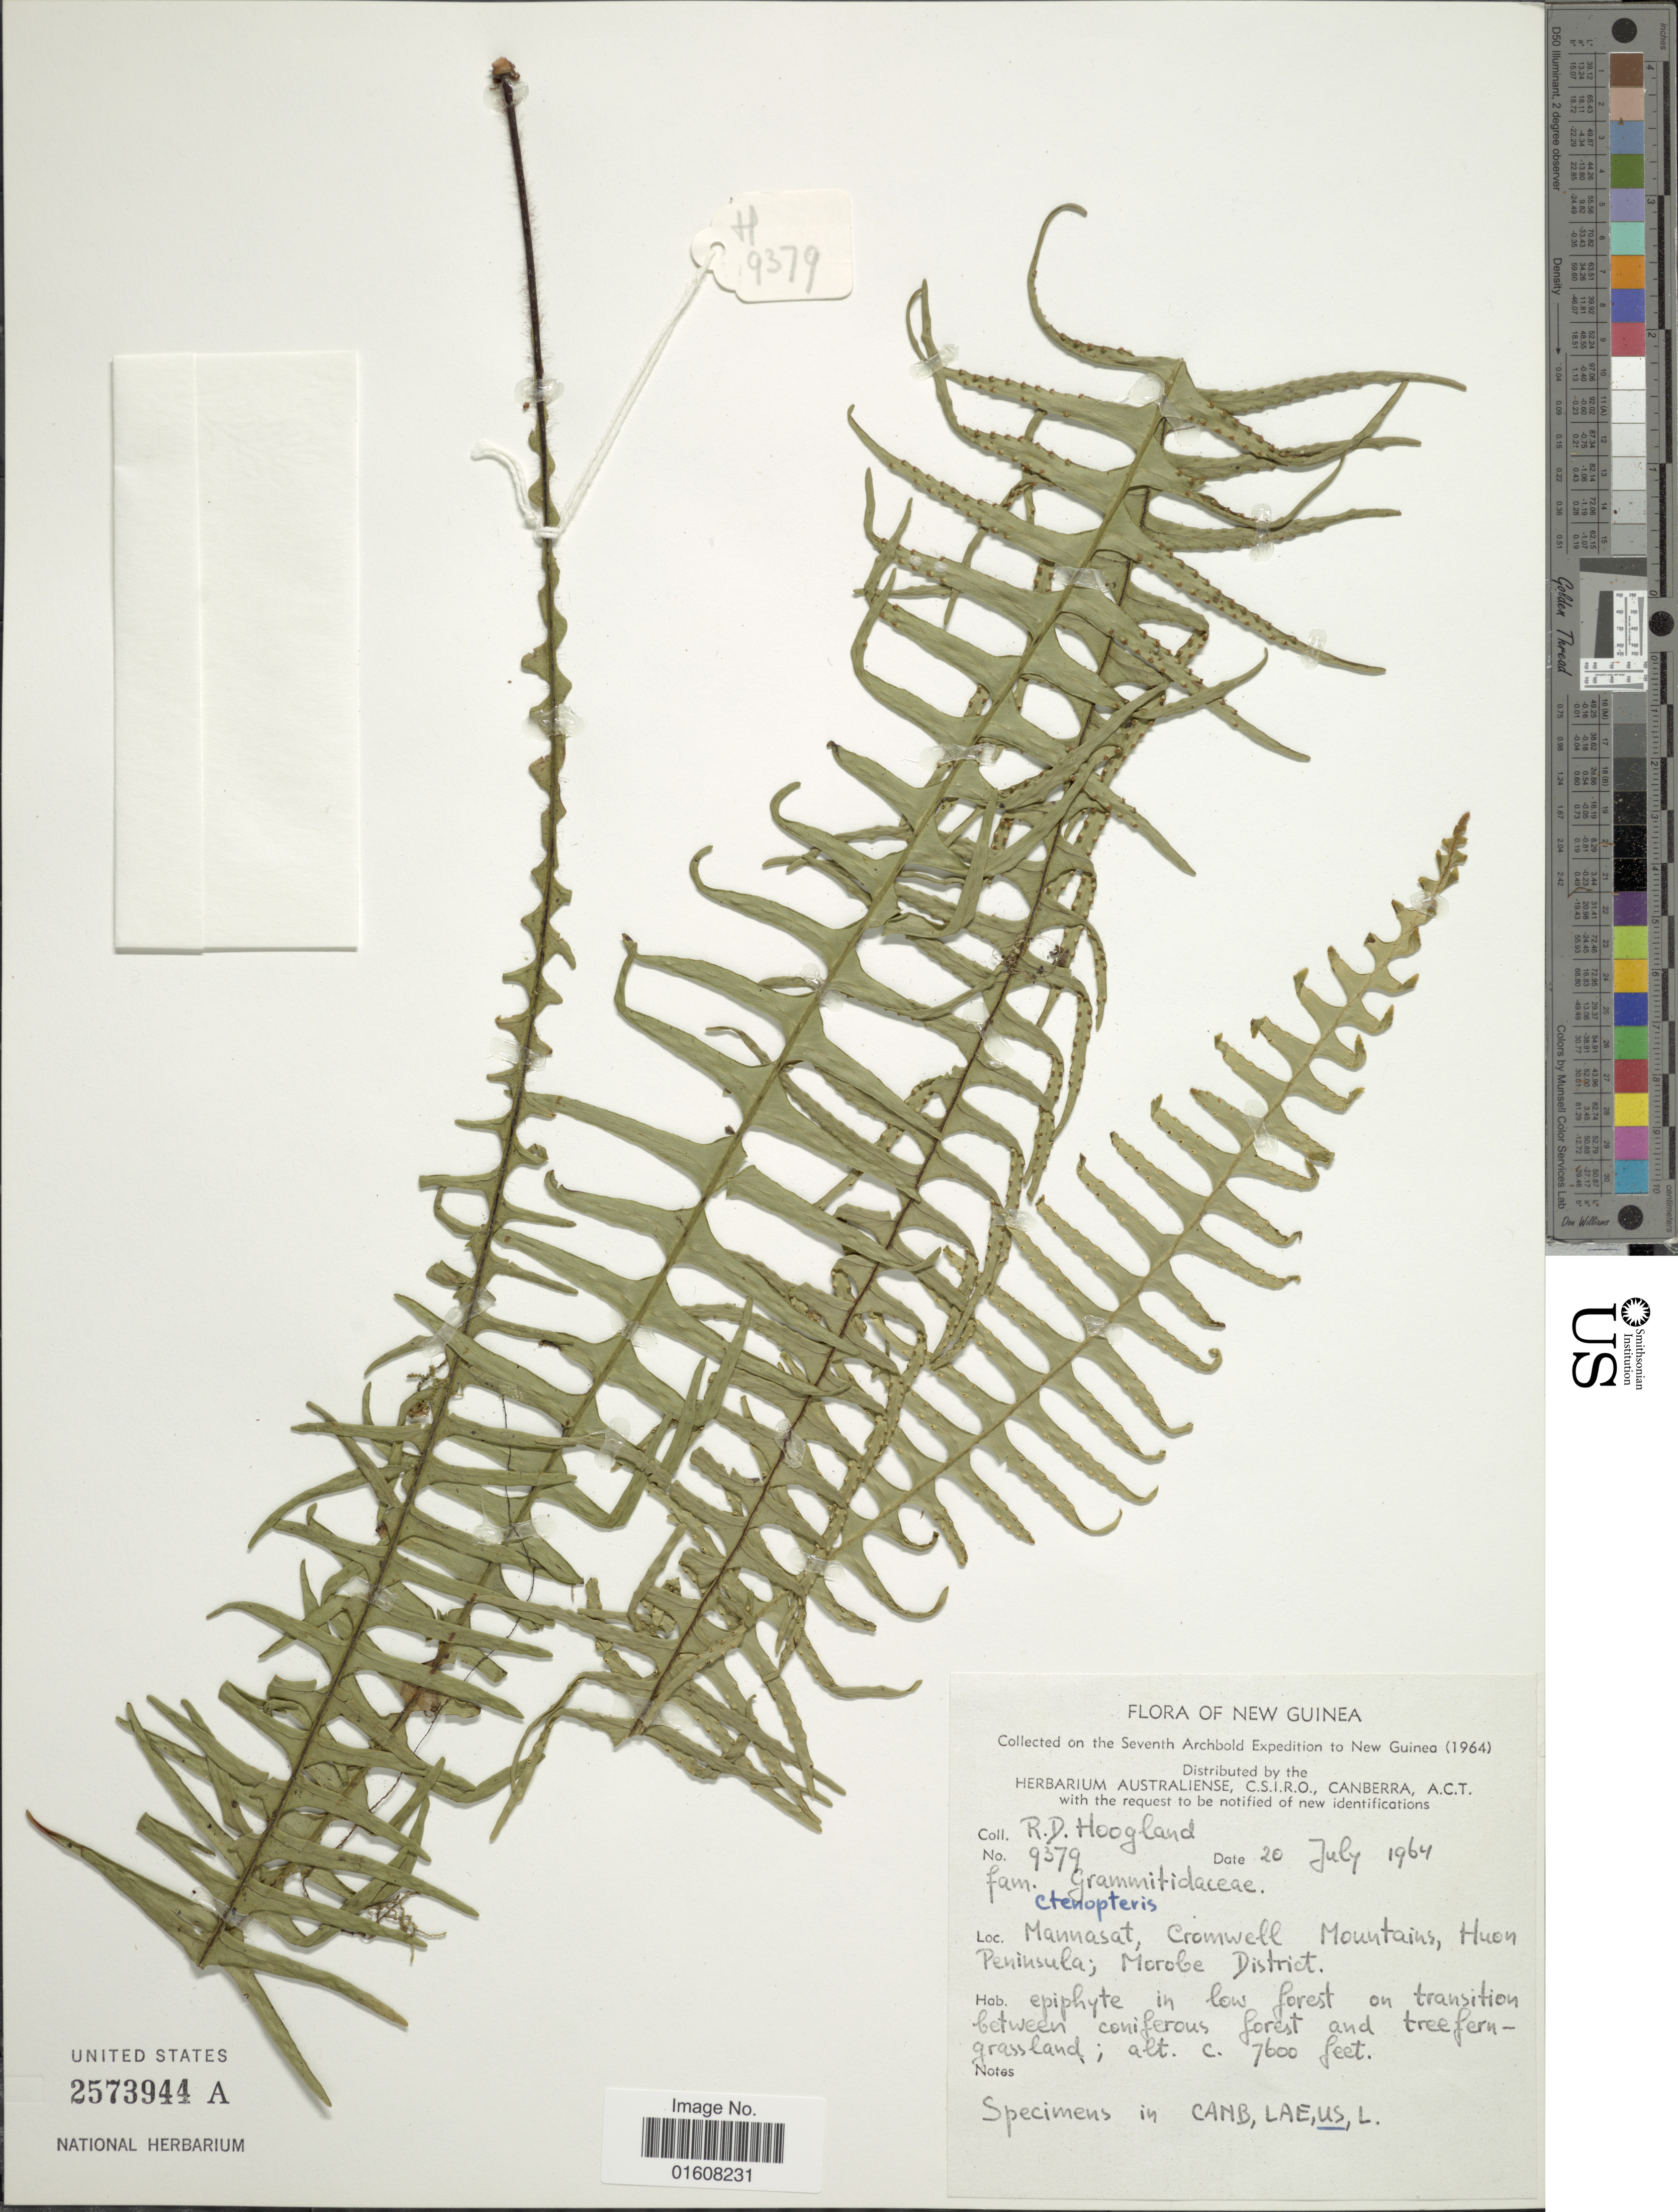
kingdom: Plantae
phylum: Tracheophyta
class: Polypodiopsida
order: Polypodiales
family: Polypodiaceae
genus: Grammitis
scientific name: Grammitis sp.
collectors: R. D. Hoogland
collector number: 9379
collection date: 1964-07-20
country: Papua New Guinea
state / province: Morobe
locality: New Guinea. Mannasat, Cromwell Mountains, Huon Peninsula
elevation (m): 2316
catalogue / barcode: US 2573944A